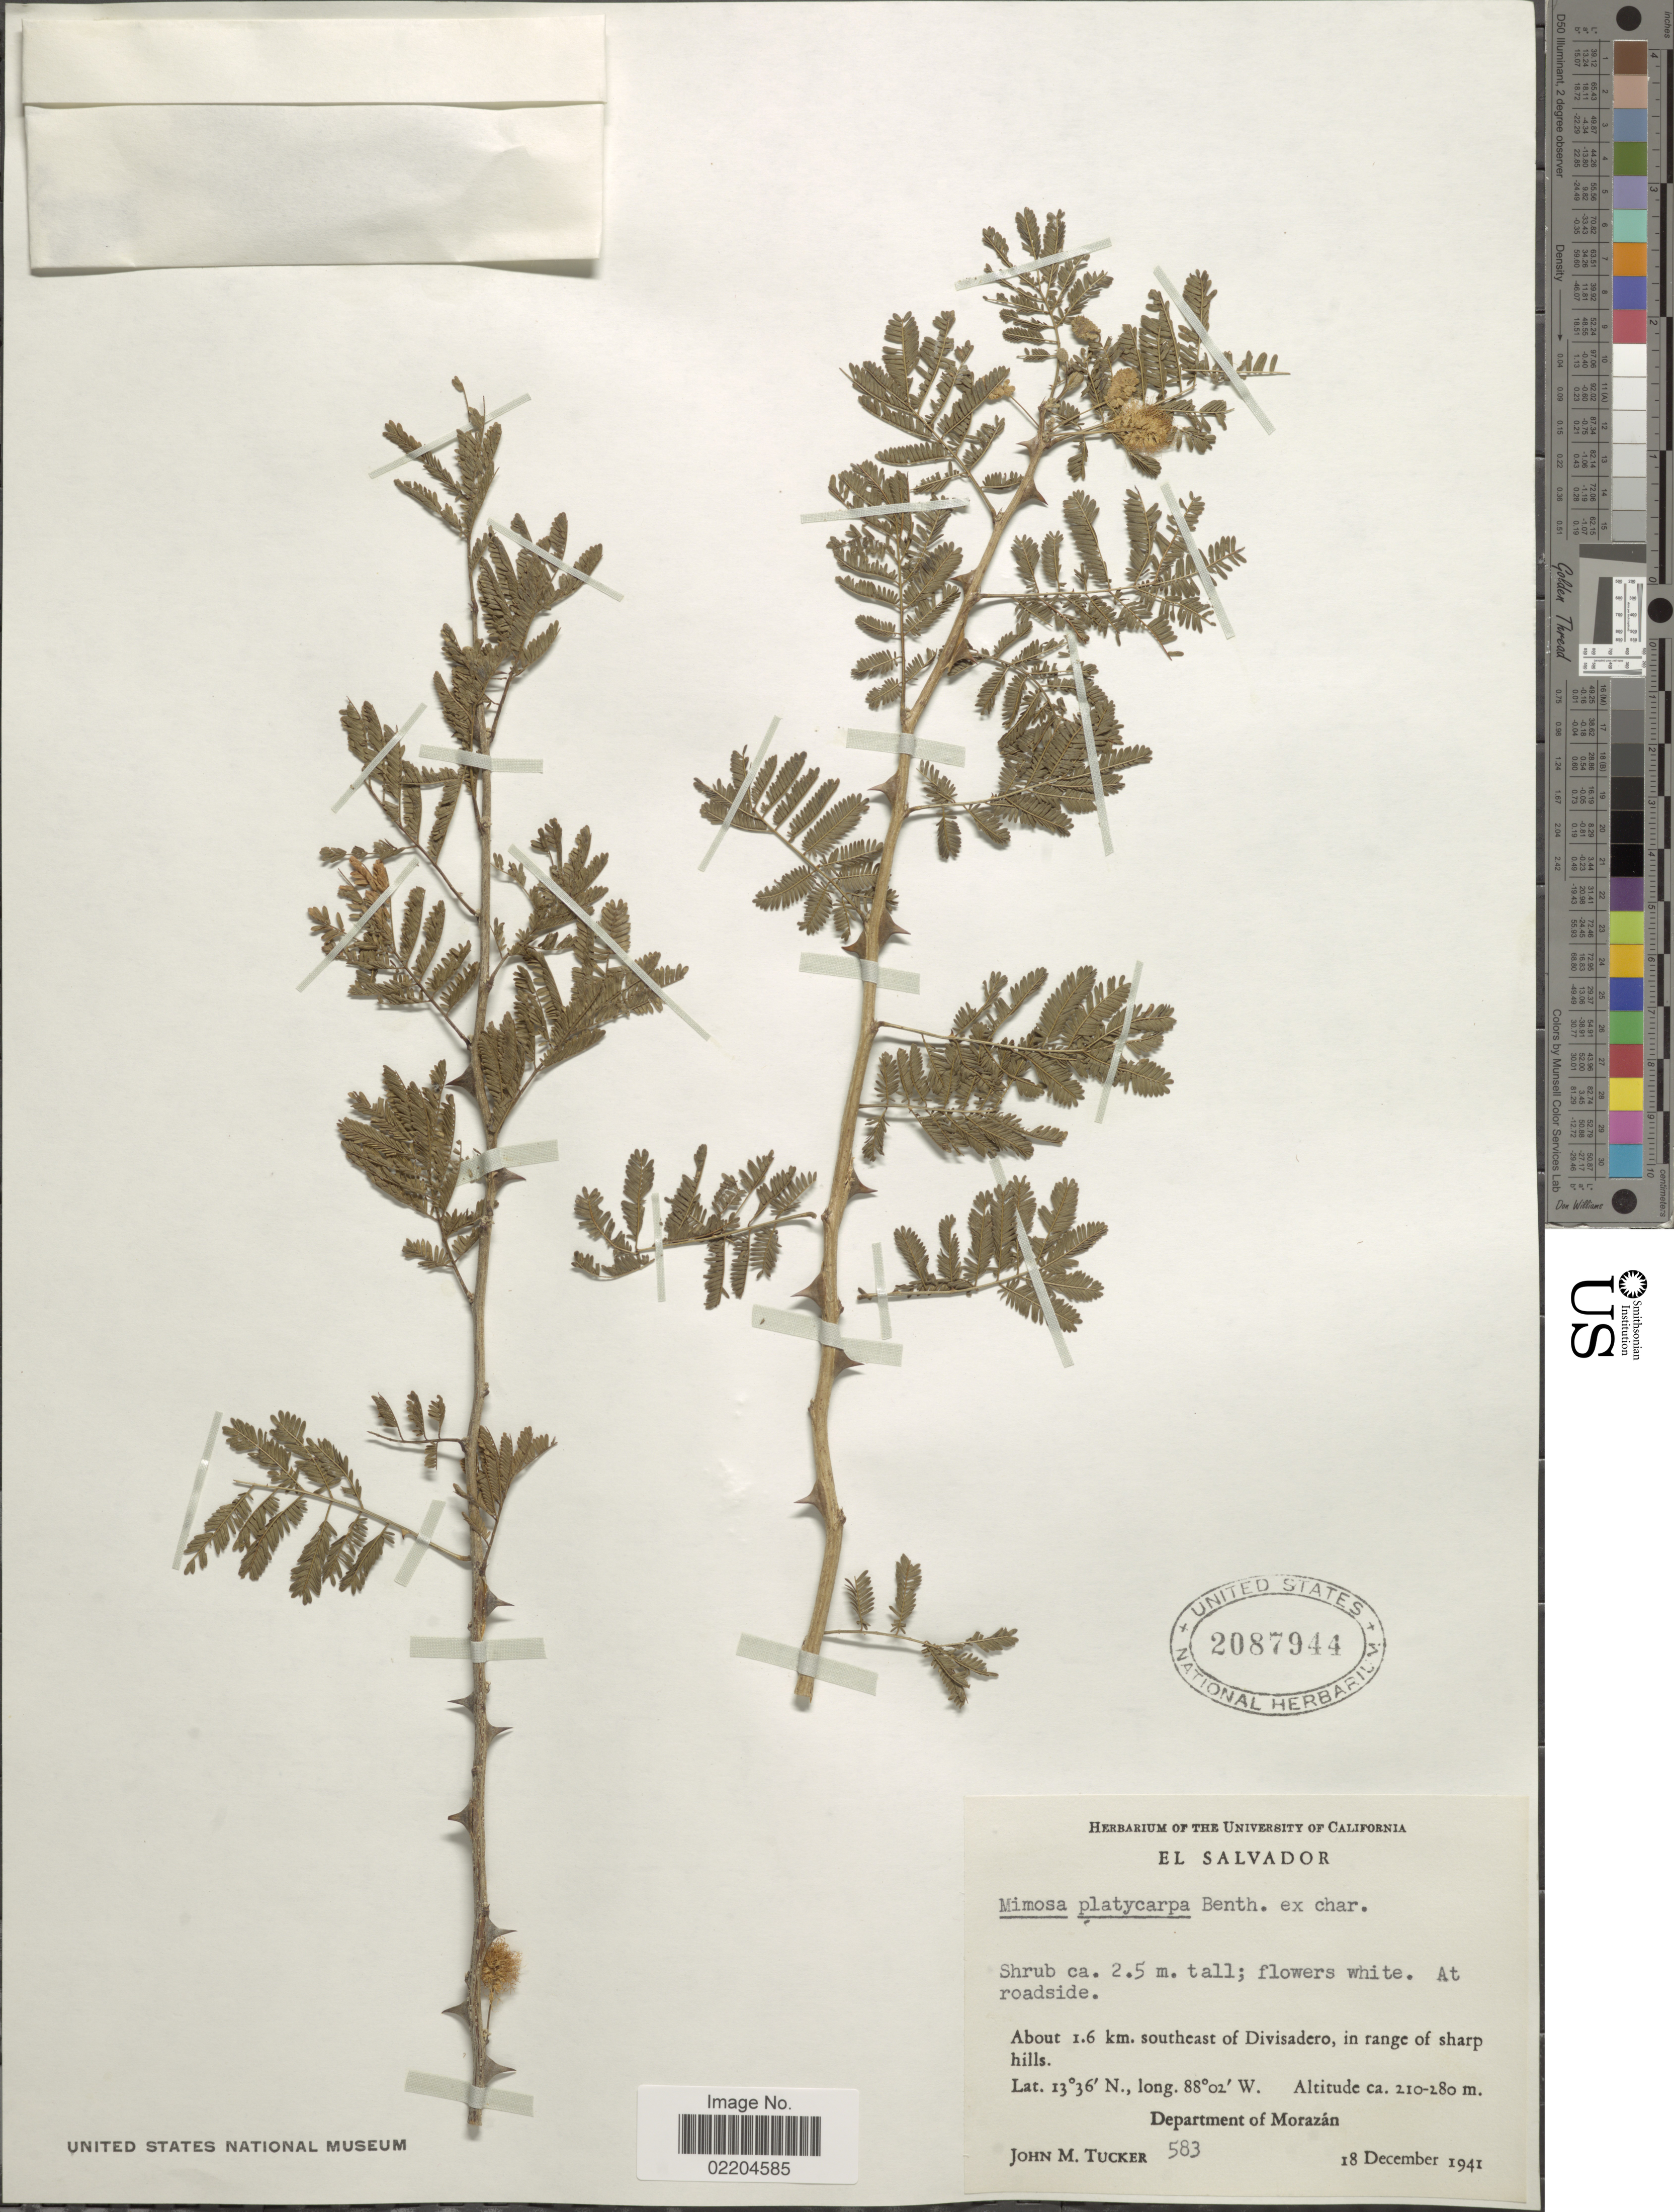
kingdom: Plantae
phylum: Tracheophyta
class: Magnoliopsida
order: Fabales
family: Fabaceae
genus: Mimosa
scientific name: Mimosa platycarpa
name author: Benth.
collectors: J. M. Tucker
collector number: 583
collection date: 1941-12-18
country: El Salvador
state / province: Morazan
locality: El Salvador, About 1.6 km.Southeast of Divisadero, in range of sharp hills. Department of Morazan.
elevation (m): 210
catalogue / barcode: US 2087944